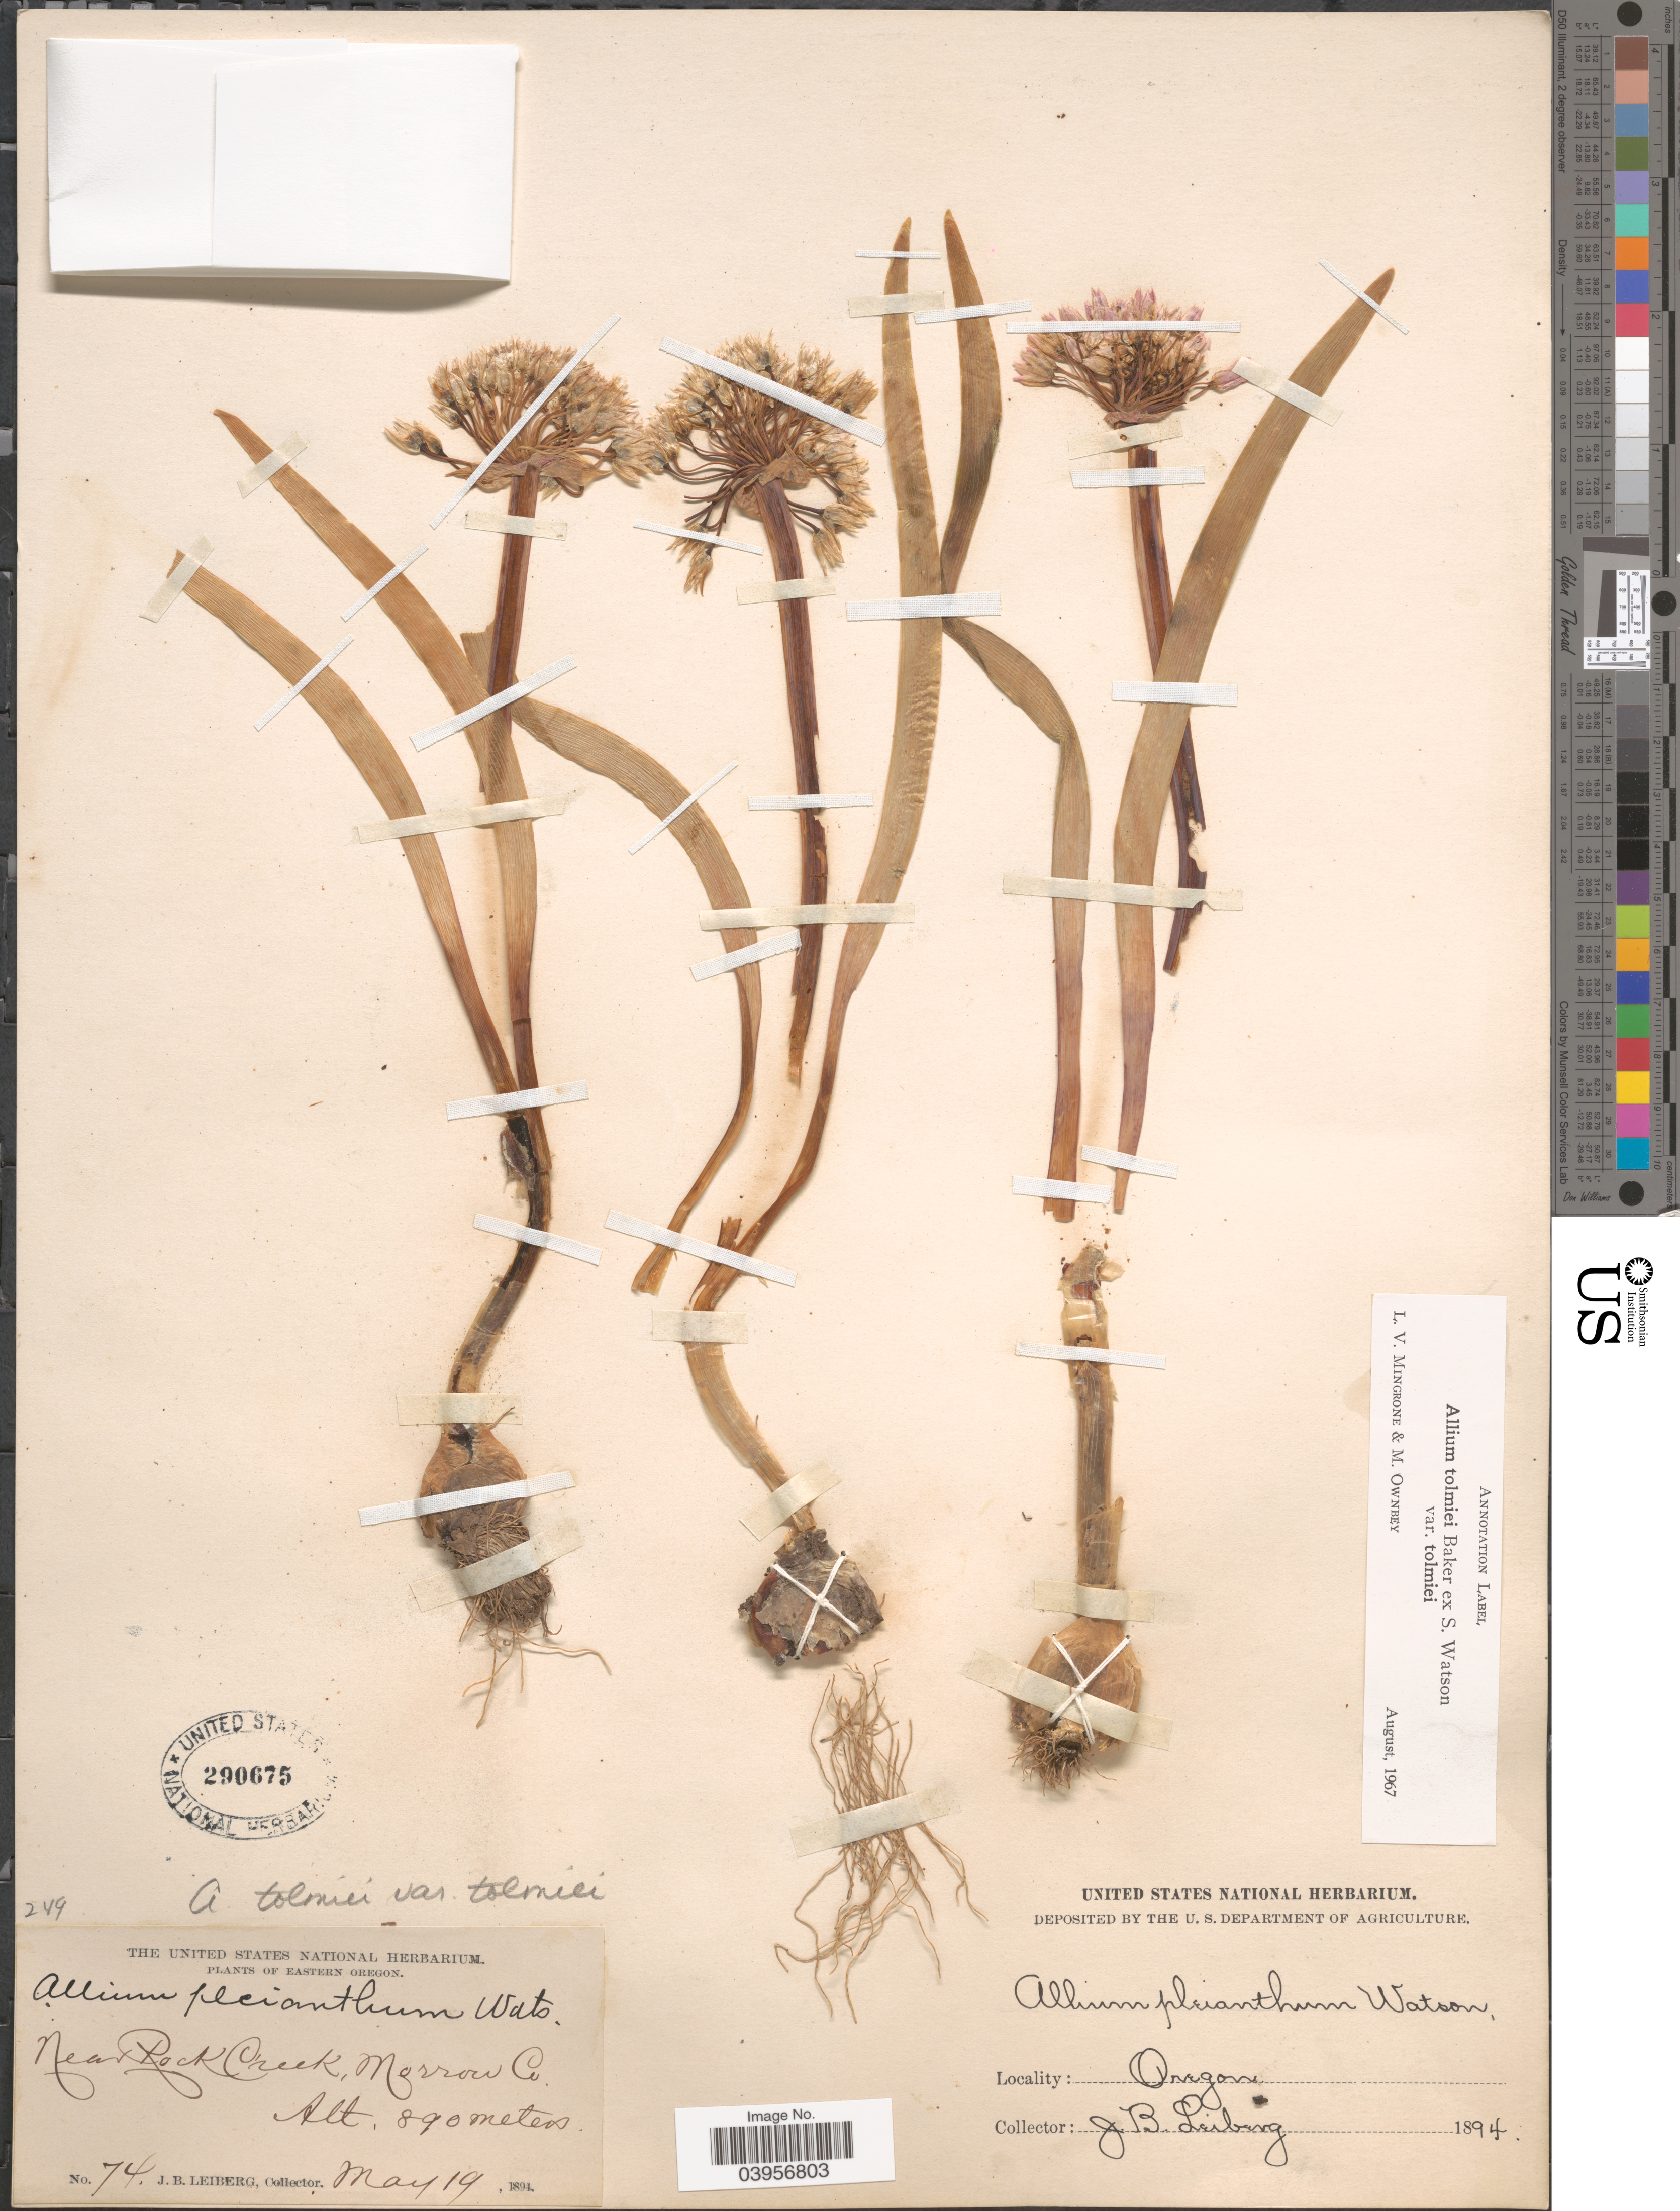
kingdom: Plantae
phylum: Tracheophyta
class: Liliopsida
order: Asparagales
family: Amaryllidaceae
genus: Allium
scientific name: Allium tolmiei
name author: Baker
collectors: J. B. Leiberg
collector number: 74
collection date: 1894-05-19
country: United States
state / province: Oregon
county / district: Morrow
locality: Eastern Oregon. Near Rock Creek, Morrow Co.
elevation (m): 890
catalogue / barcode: US 290675